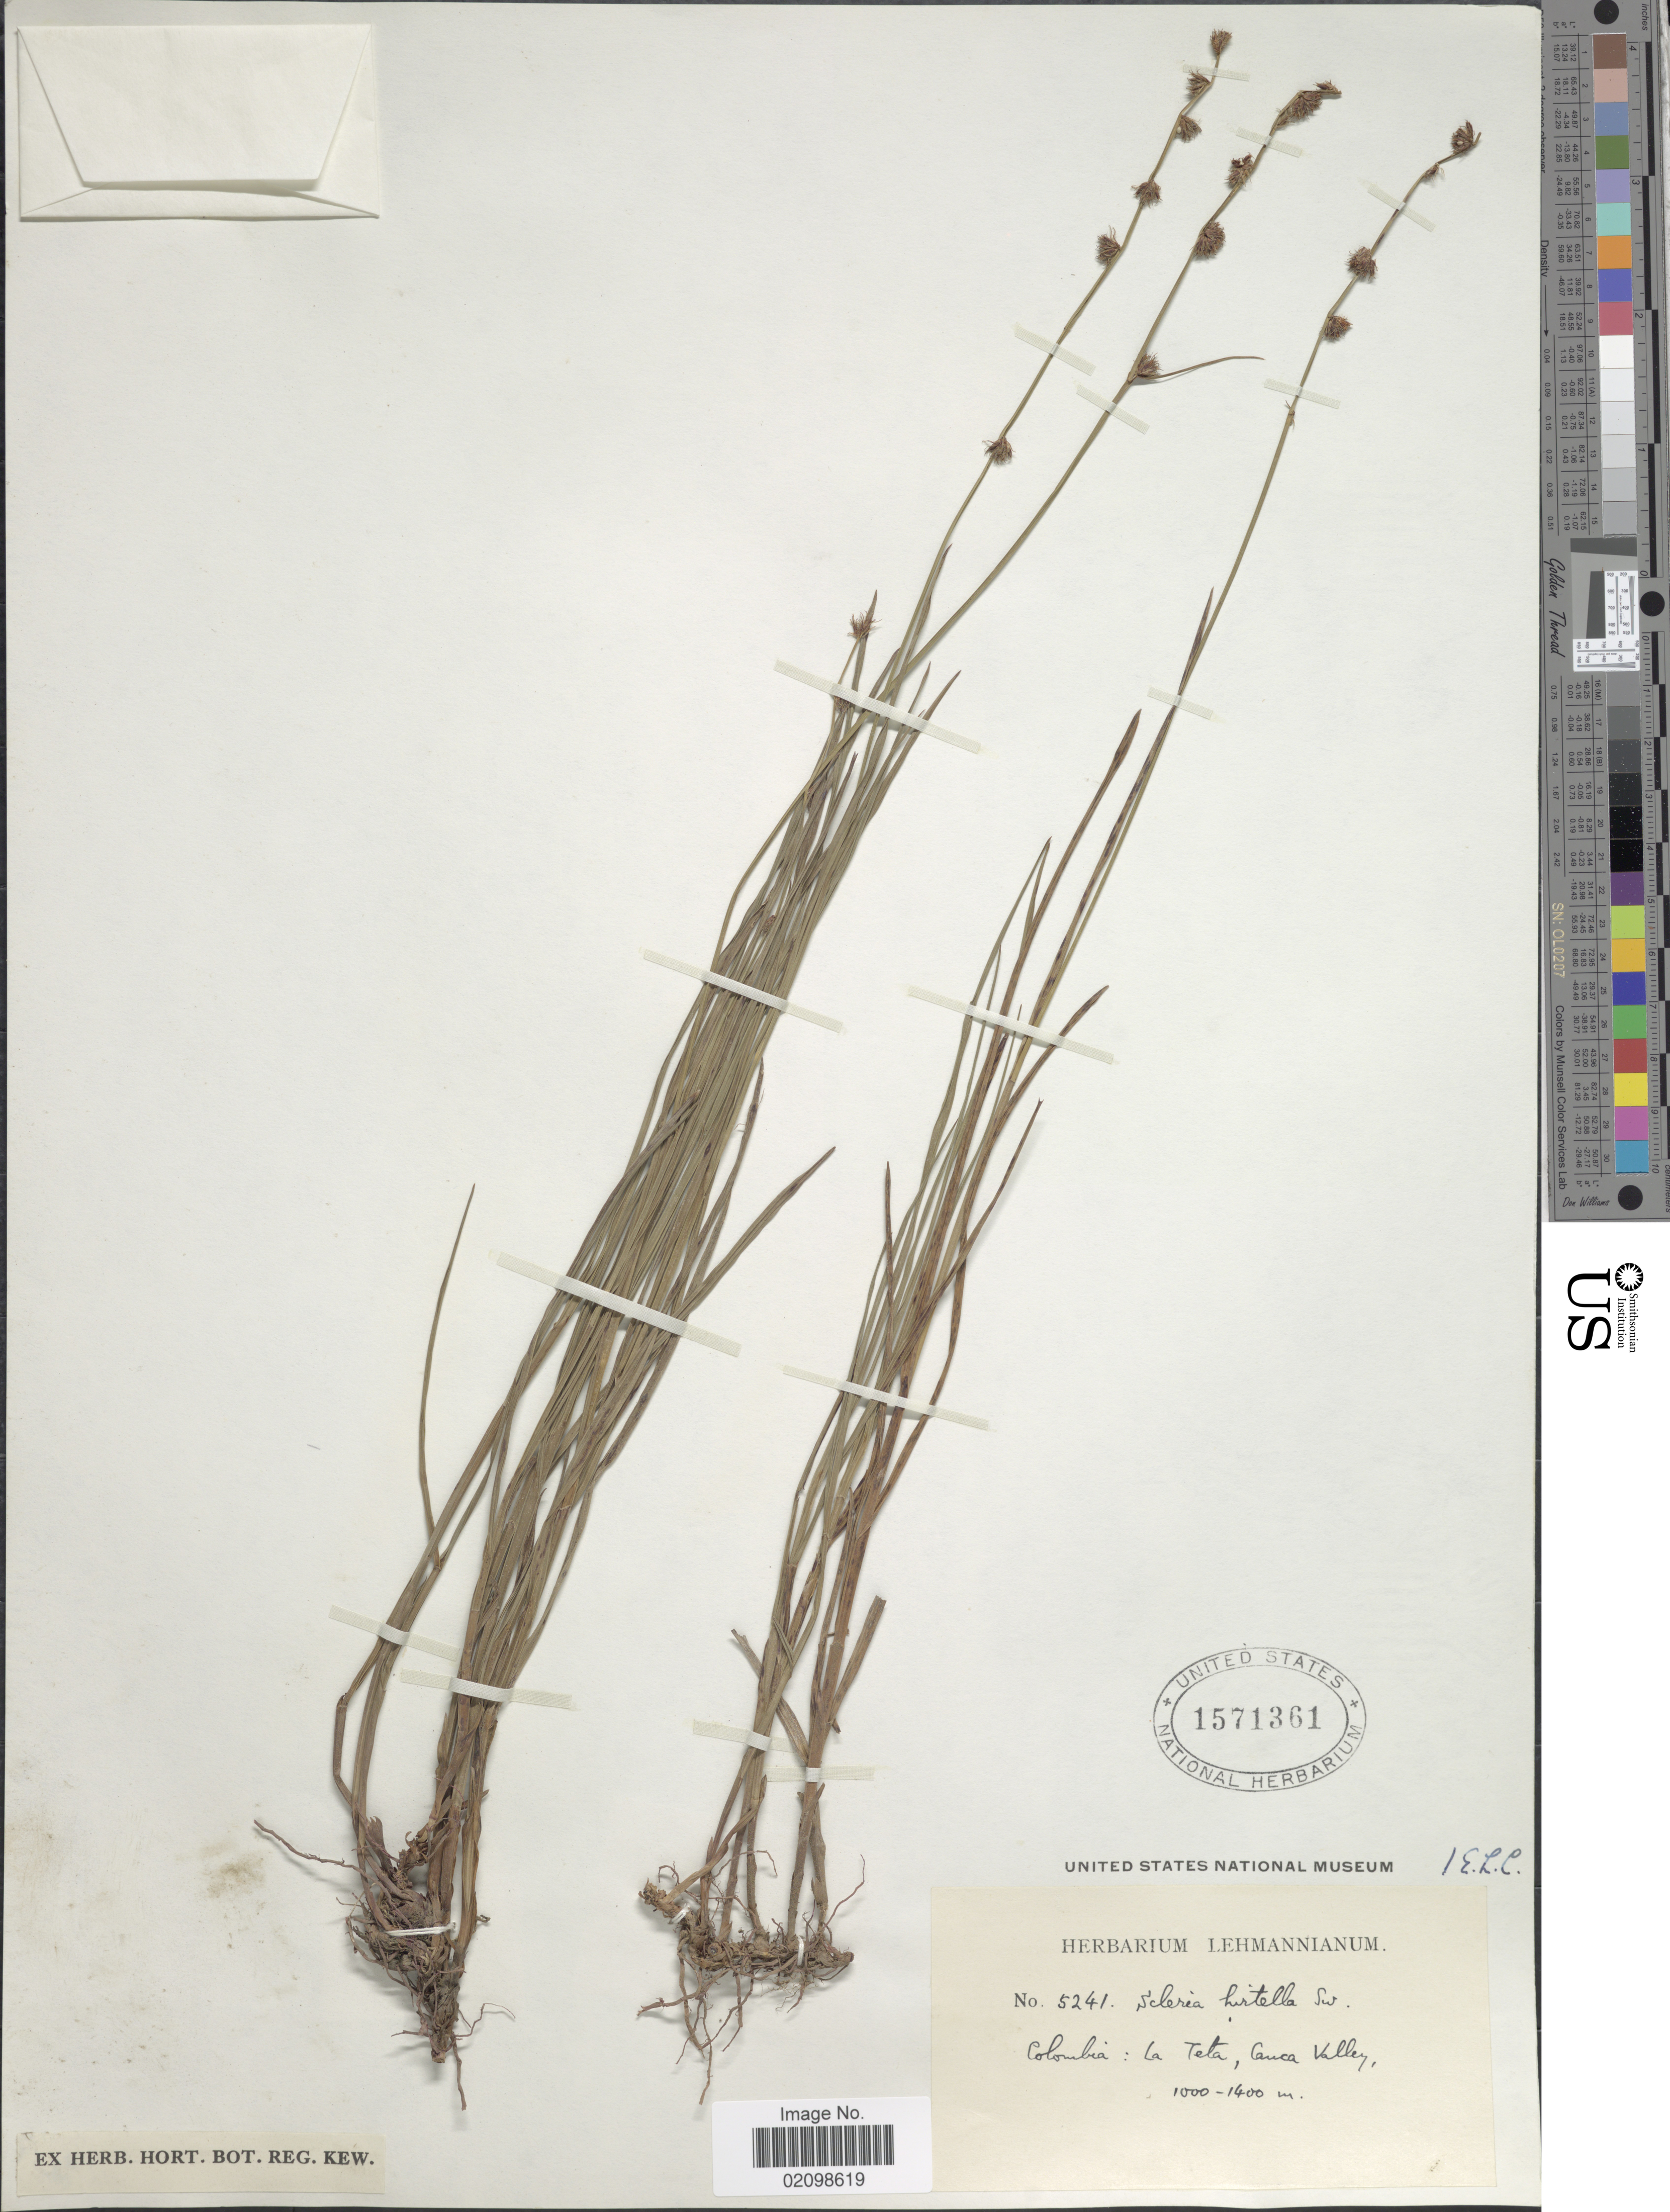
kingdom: Plantae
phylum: Tracheophyta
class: Liliopsida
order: Poales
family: Cyperaceae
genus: Scleria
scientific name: Scleria distans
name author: Poir.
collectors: ex herb. Lehmannianum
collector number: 5241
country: Colombia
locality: Colombia: La Teta, Cauca Valley.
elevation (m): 1000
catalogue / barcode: US 1571361